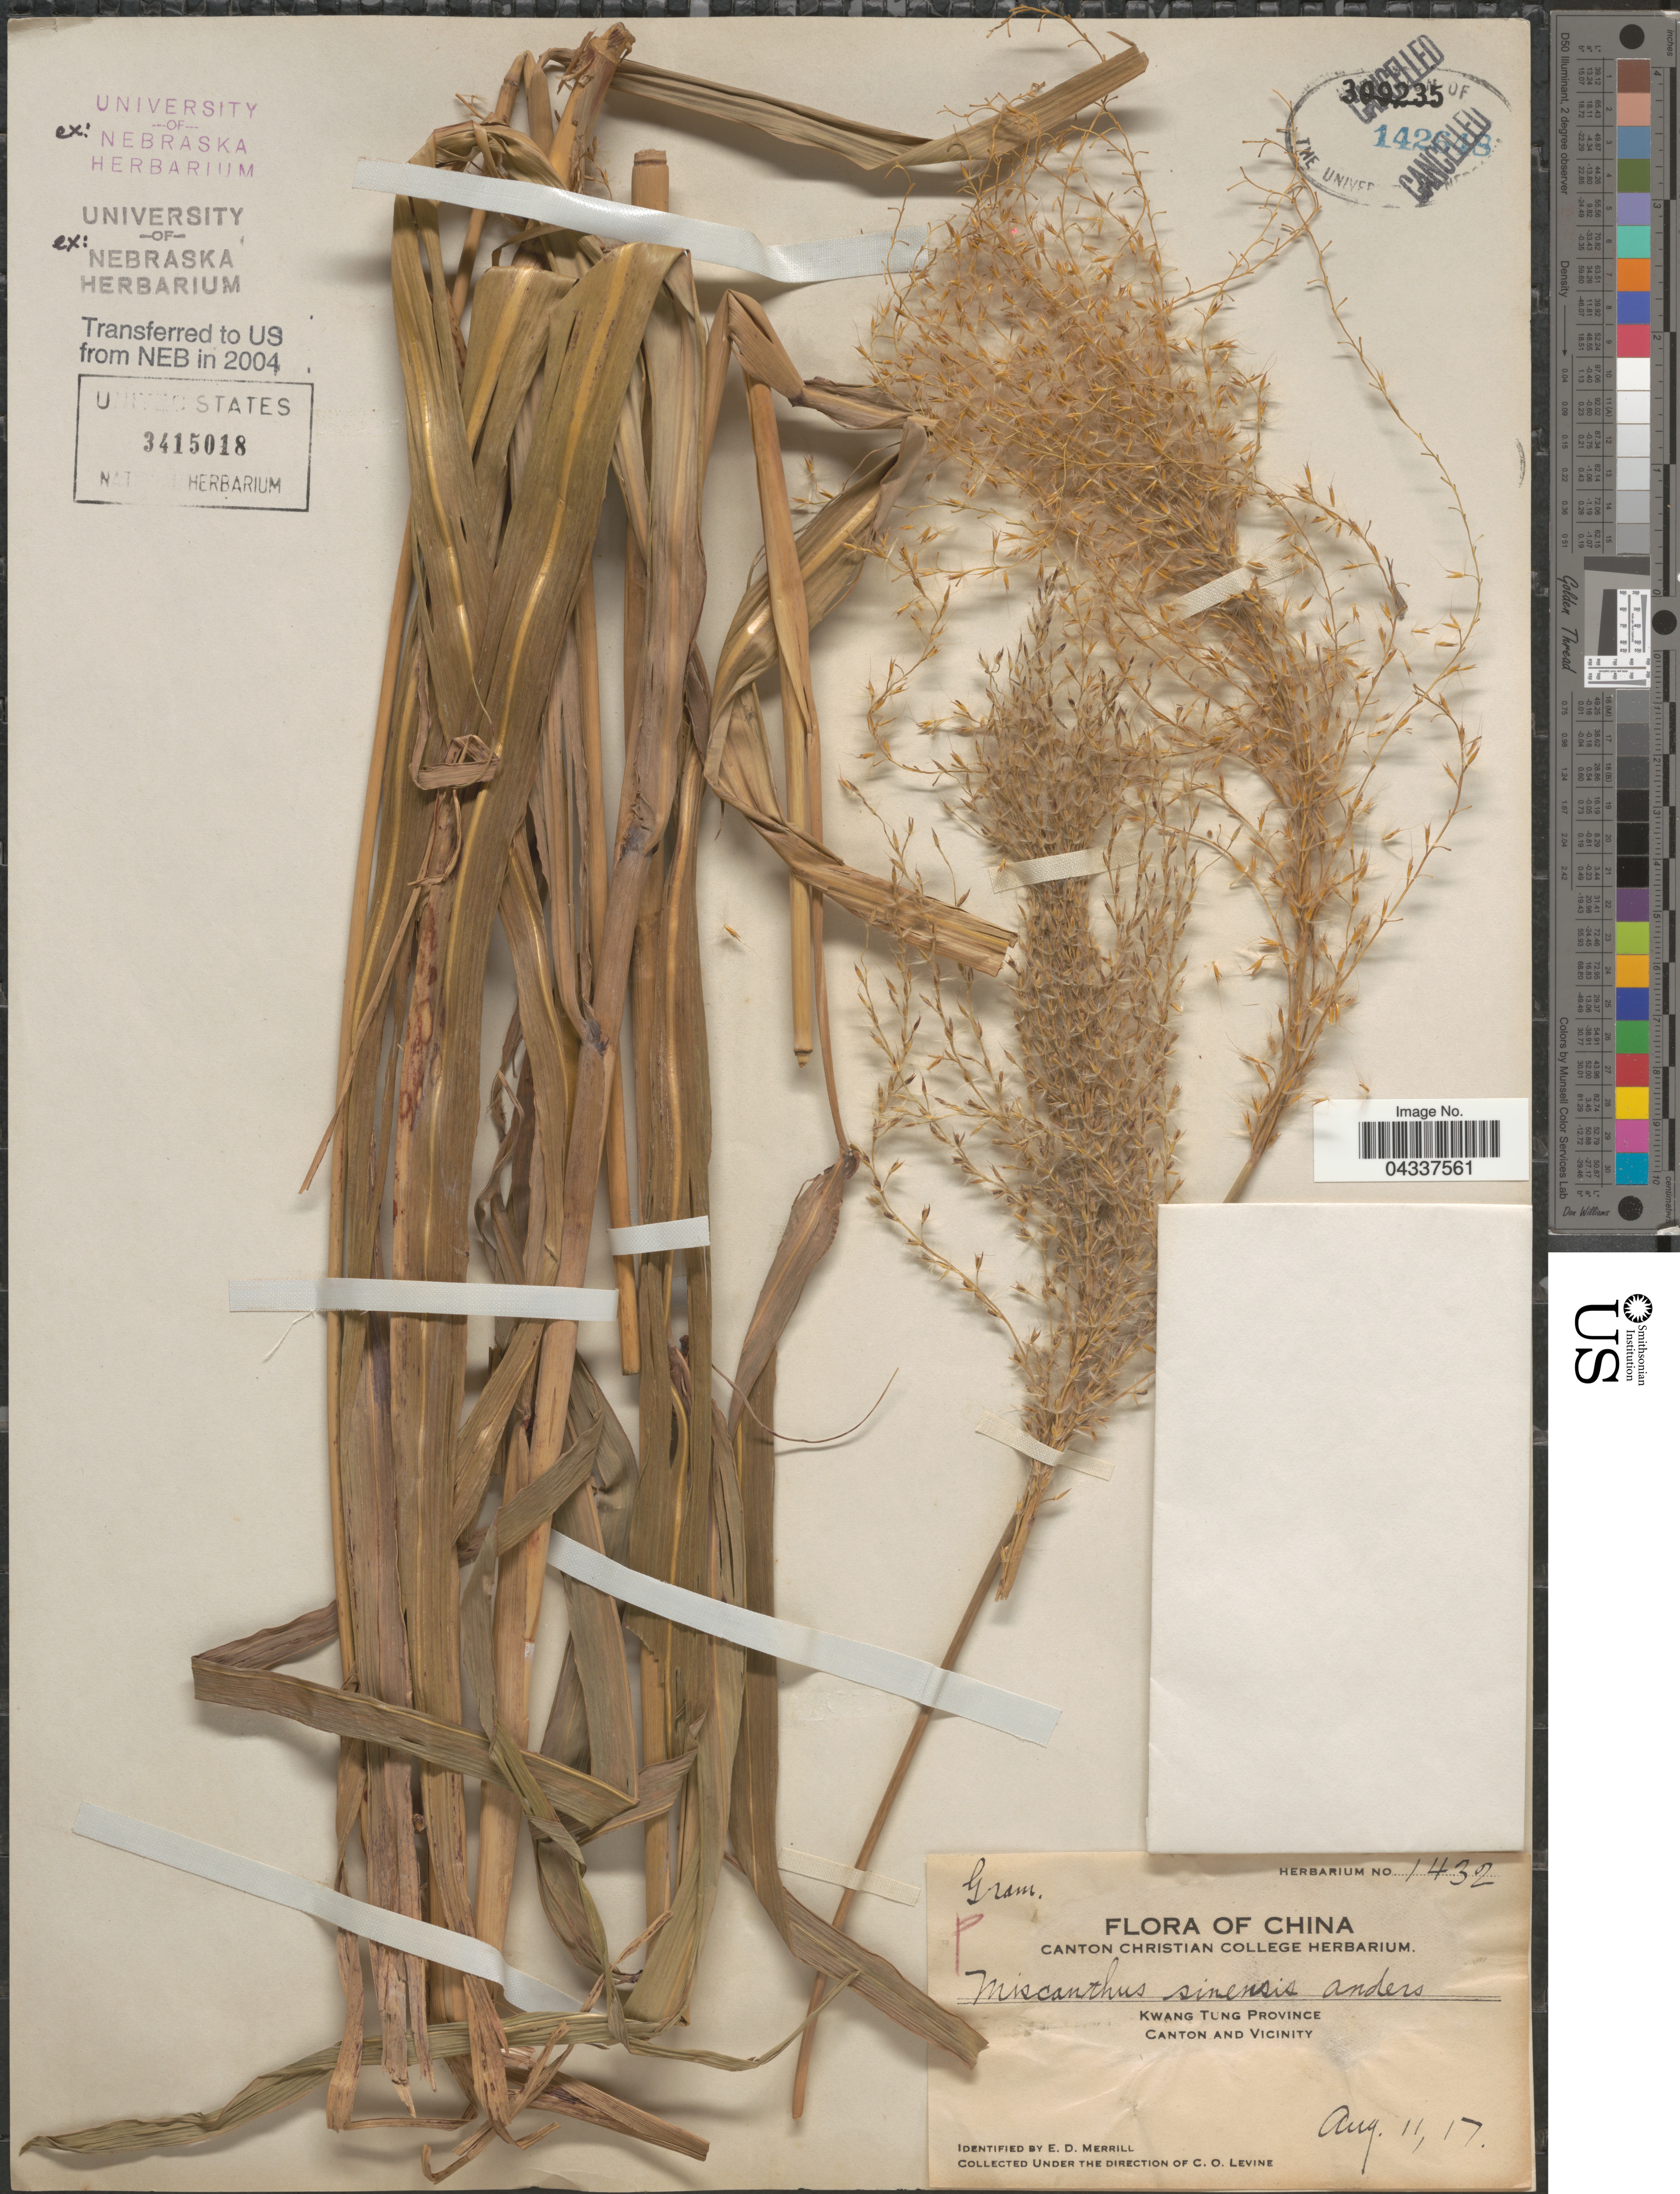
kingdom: Plantae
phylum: Tracheophyta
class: Liliopsida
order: Poales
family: Poaceae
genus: Miscanthus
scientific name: Miscanthus sinensis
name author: Andersson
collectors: C. O. Levine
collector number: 1432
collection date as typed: Transcribed d/m/y: 11/8/17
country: China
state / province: Guangdong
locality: Kwang Tung Province. Canton and vicinity.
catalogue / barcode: US 3415018